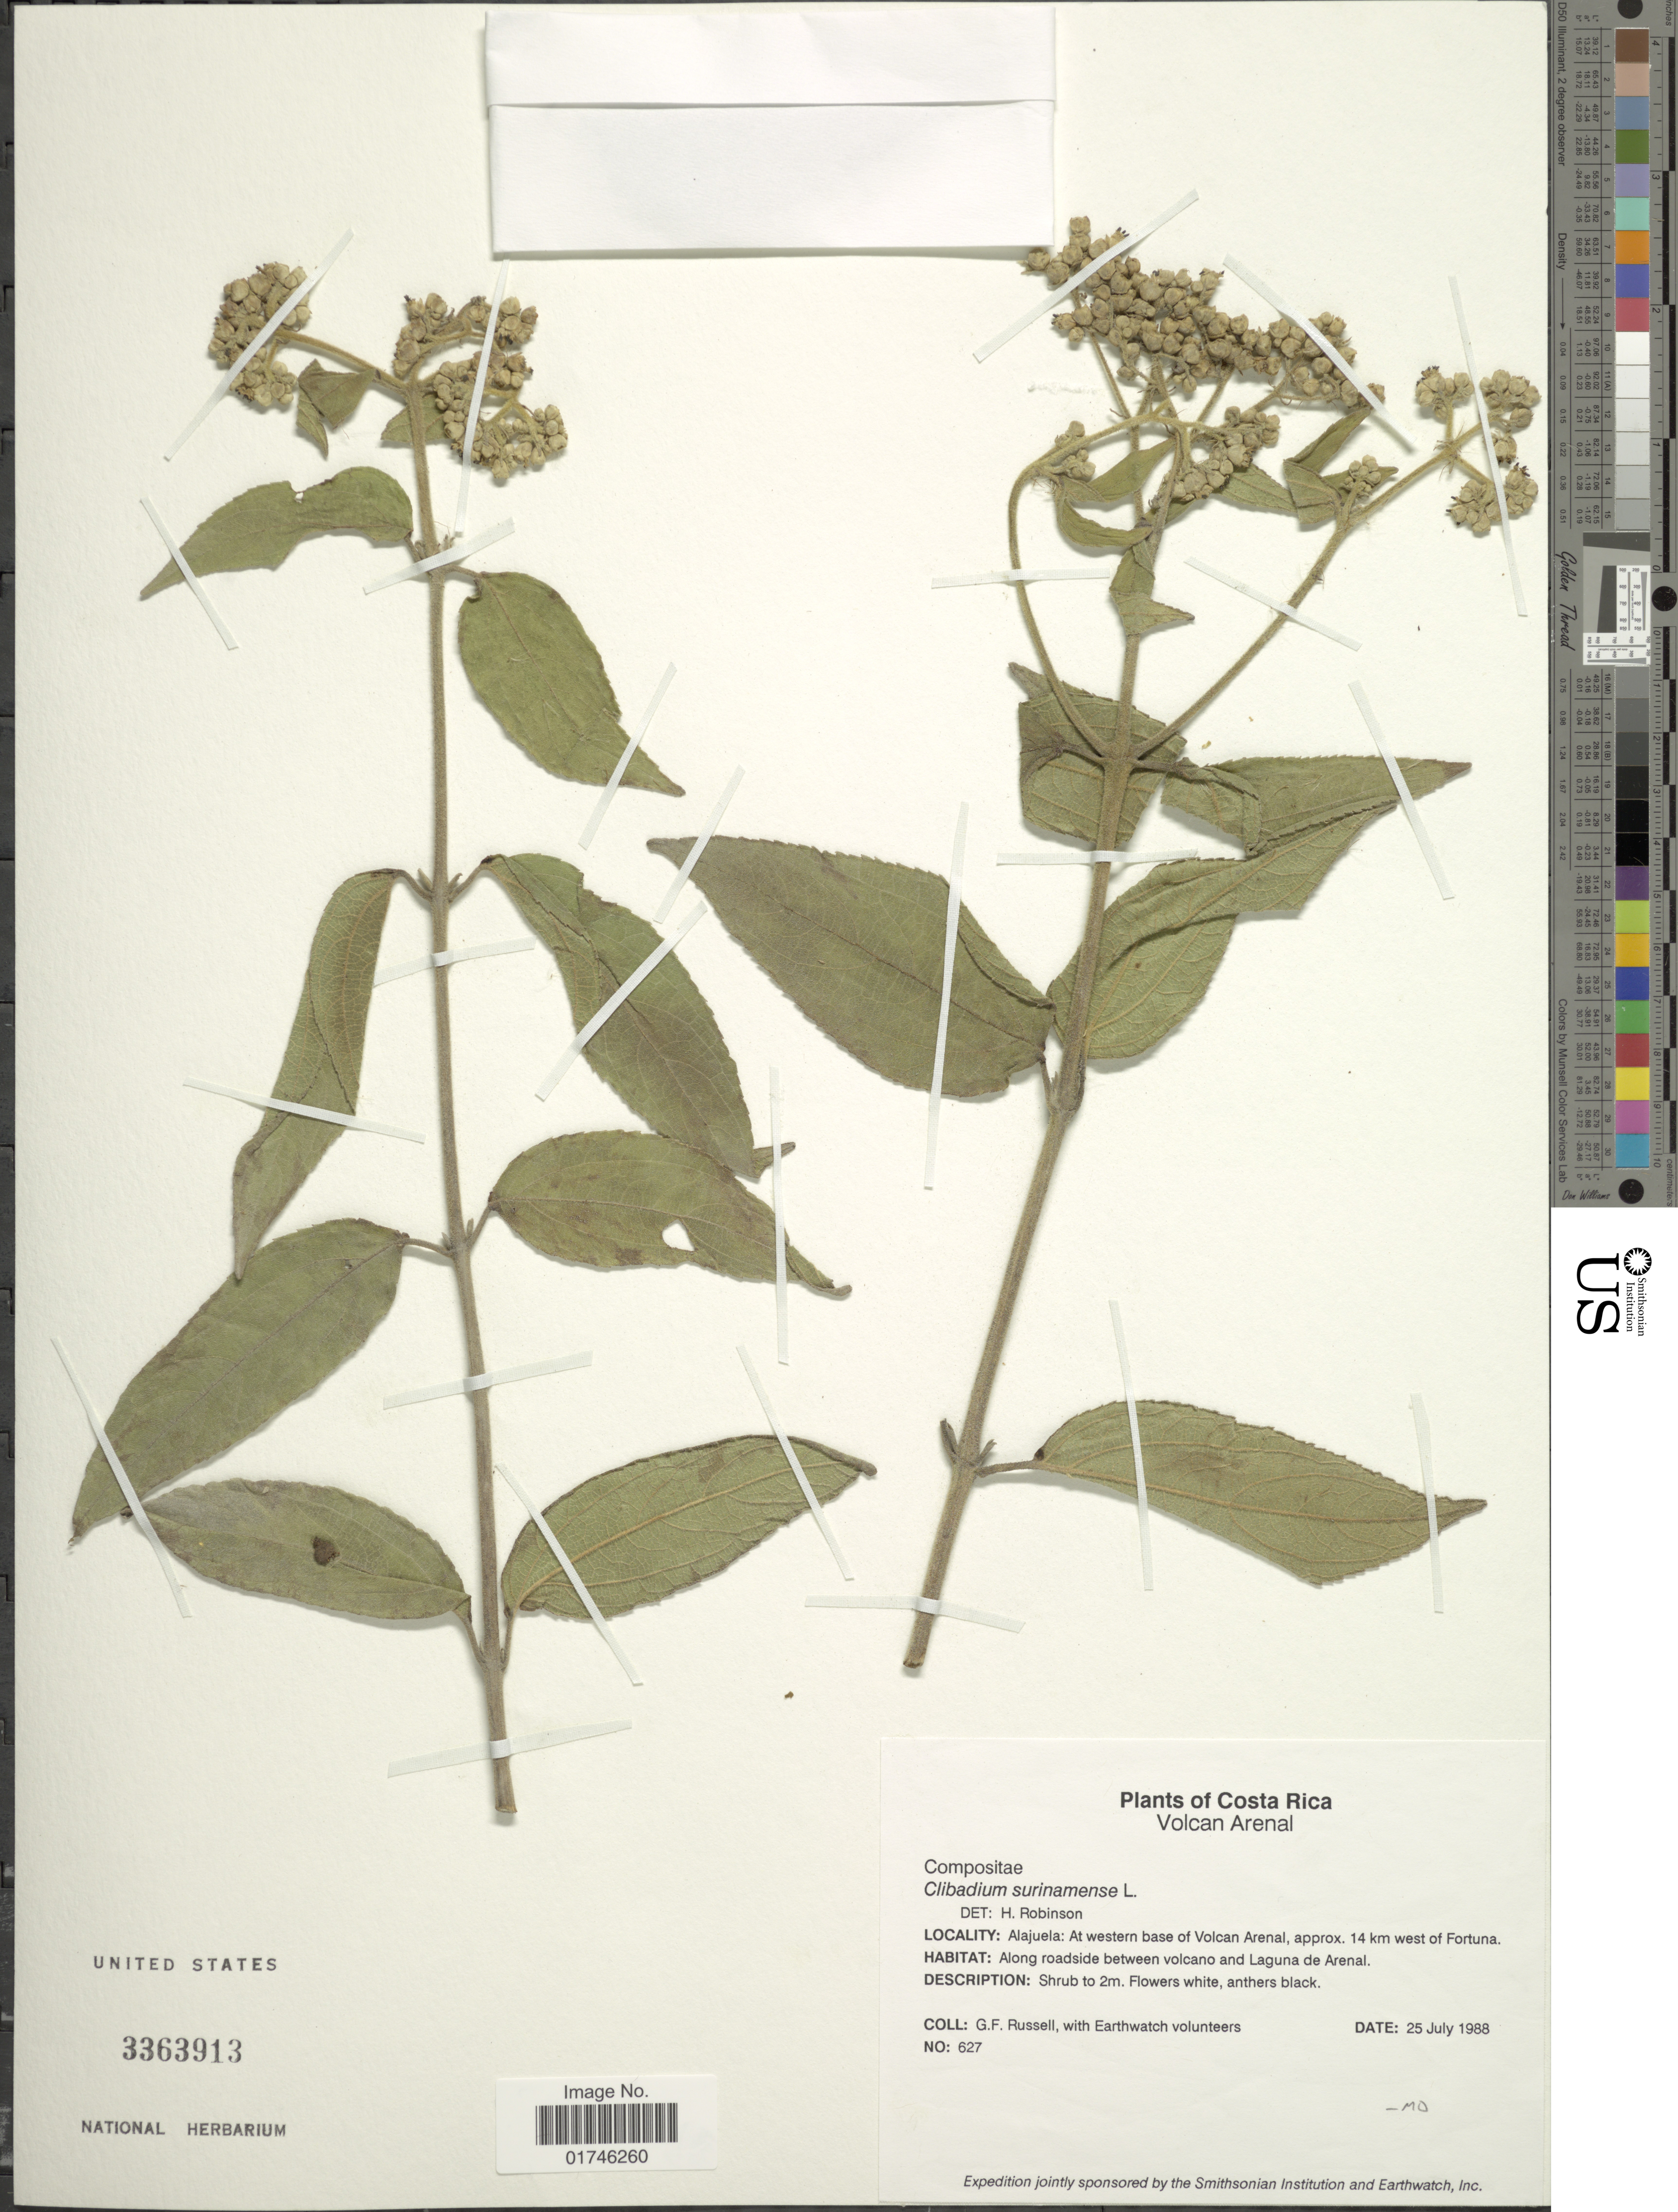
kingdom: Plantae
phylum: Tracheophyta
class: Magnoliopsida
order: Asterales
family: Asteraceae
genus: Clibadium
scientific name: Clibadium surinamense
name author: L.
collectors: G. Russell & Earthwatch Volunteers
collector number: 627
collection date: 1988-07-25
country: Costa Rica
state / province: Alajuela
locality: Alajuela. At Western base of Volcan Arenal, approx.14 km west of Fortuna, Along roadside between volcano and Laguna de Arenal.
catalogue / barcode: US 3363913